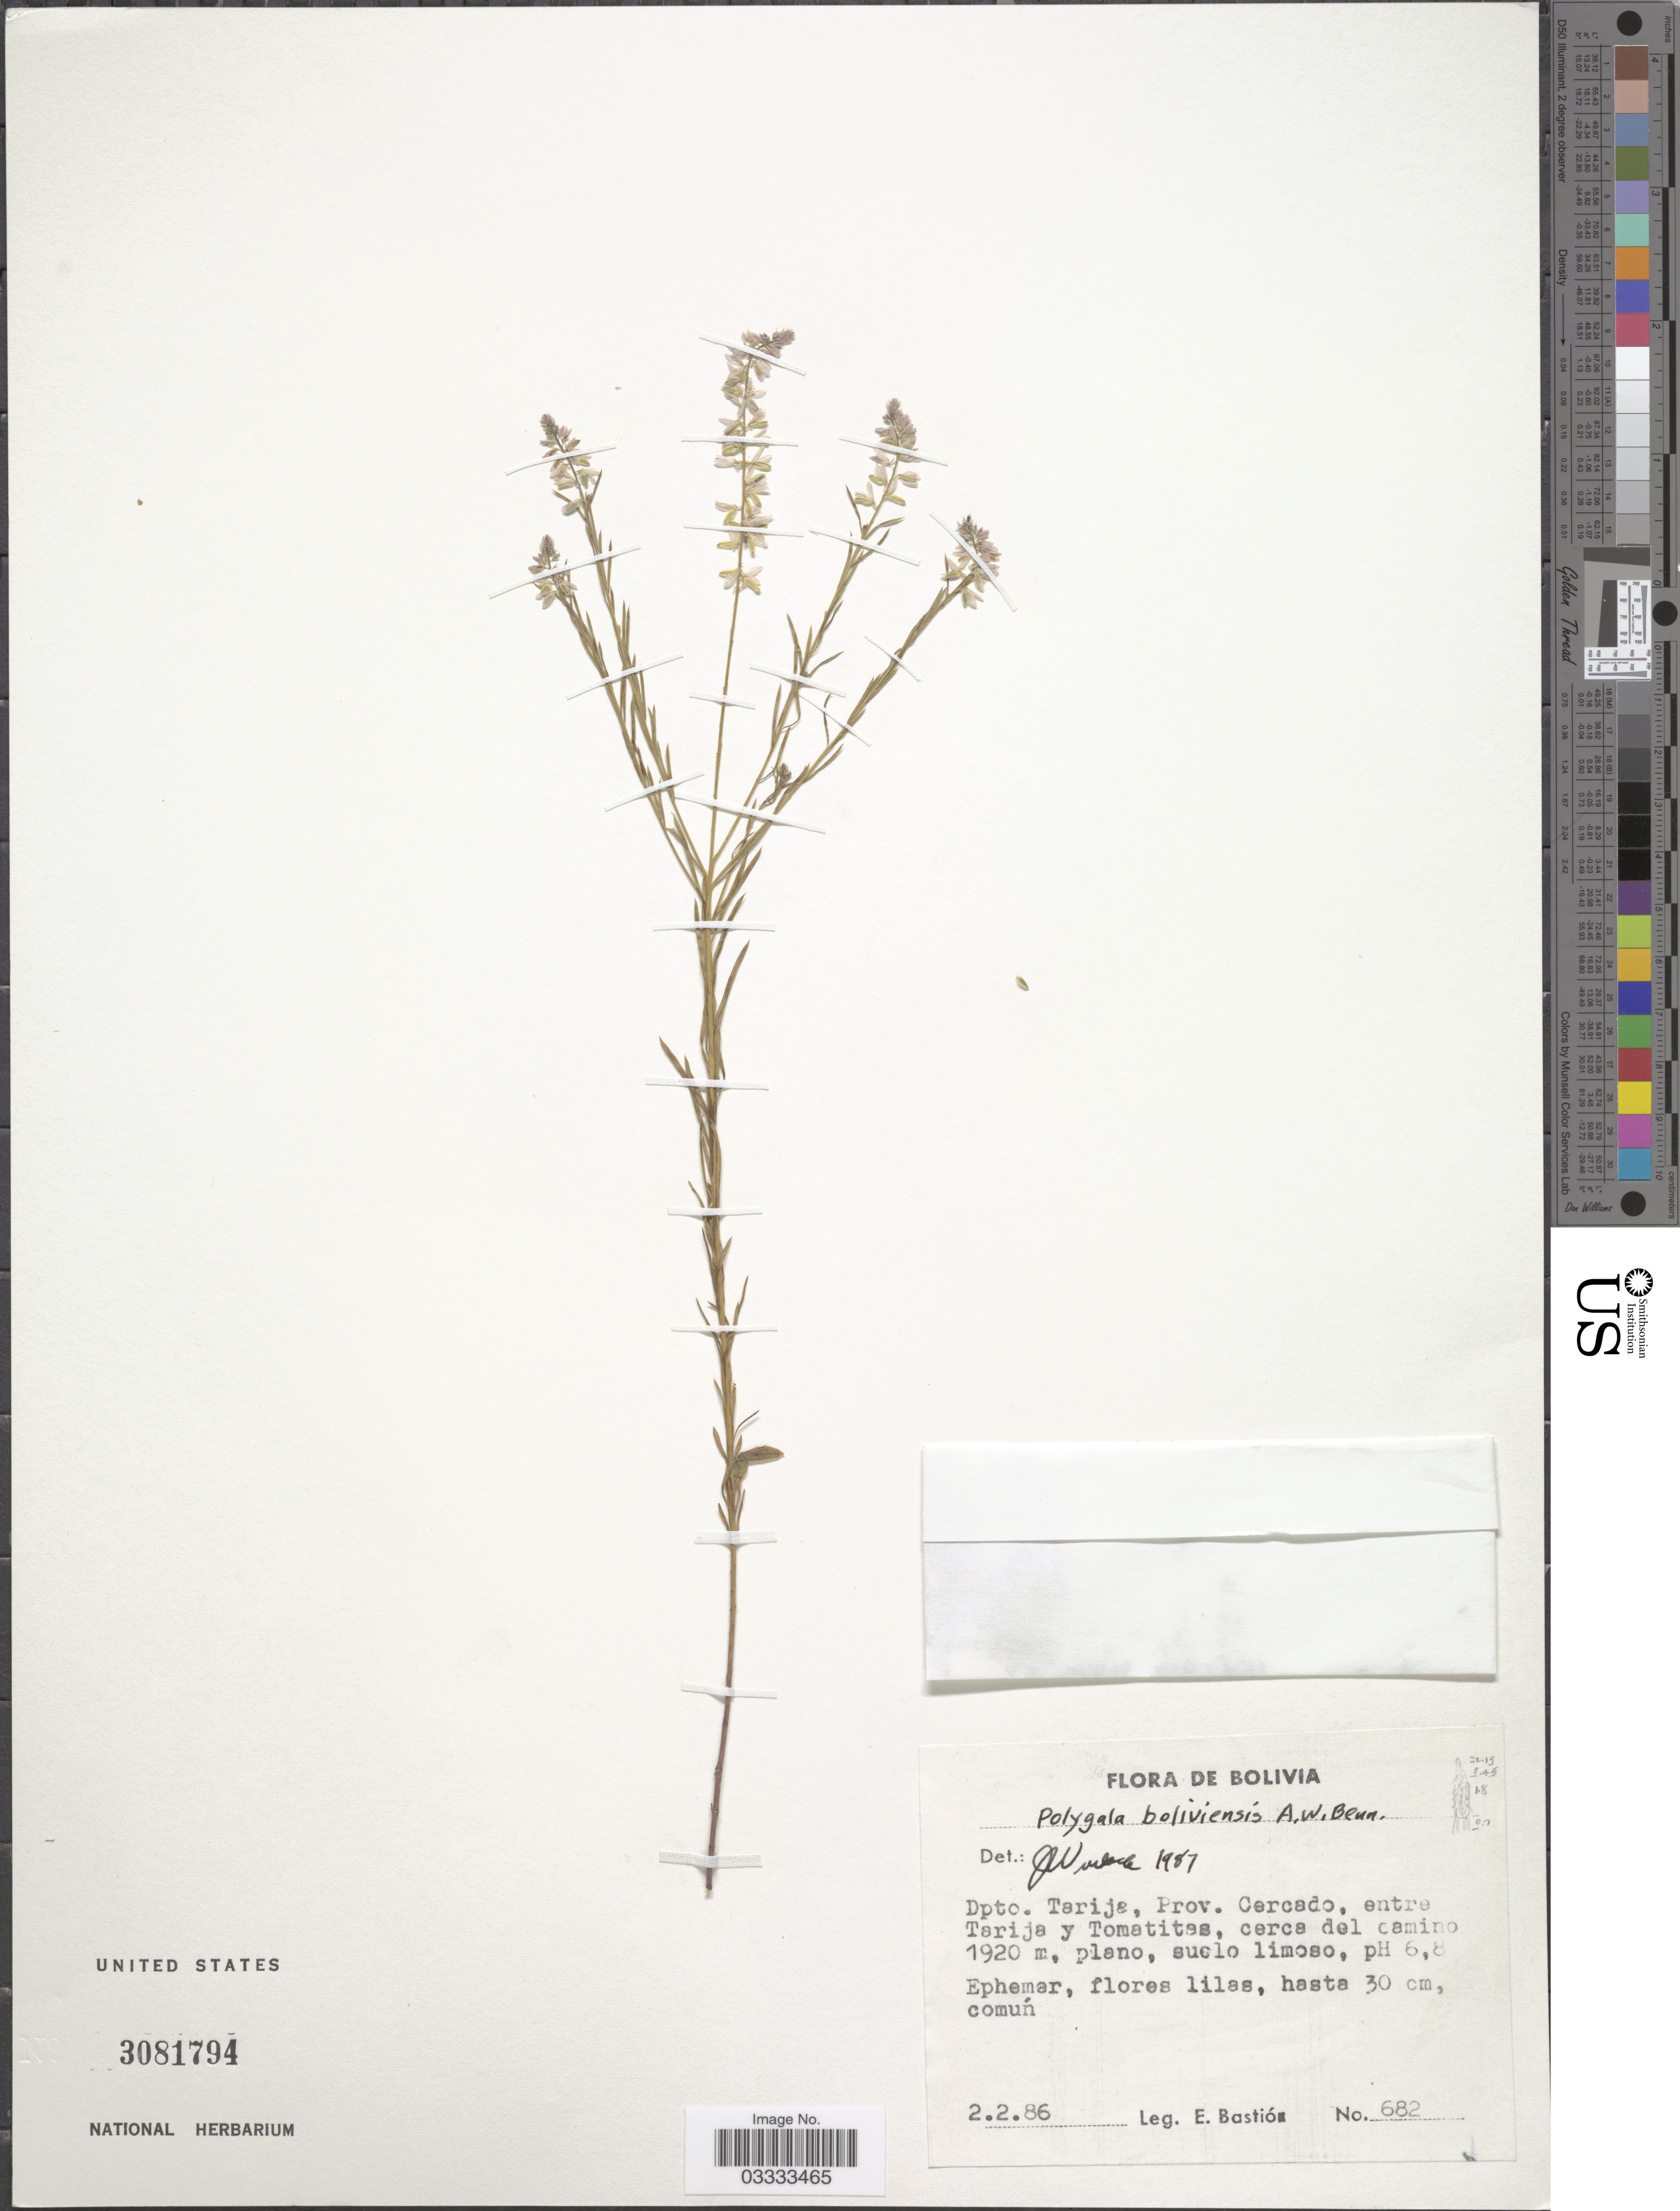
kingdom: Plantae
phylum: Tracheophyta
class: Magnoliopsida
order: Fabales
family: Polygalaceae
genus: Polygala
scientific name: Polygala boliviensis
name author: A.W. Benn.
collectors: E. Bastion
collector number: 682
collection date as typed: Transcribed d/m/y: 2/2/86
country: Bolivia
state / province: Tarija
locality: Dpto. Tarija, Prov. Cercado, entre Tarija y Tomatitas, cerca del camino.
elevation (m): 1920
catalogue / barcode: US 3081794